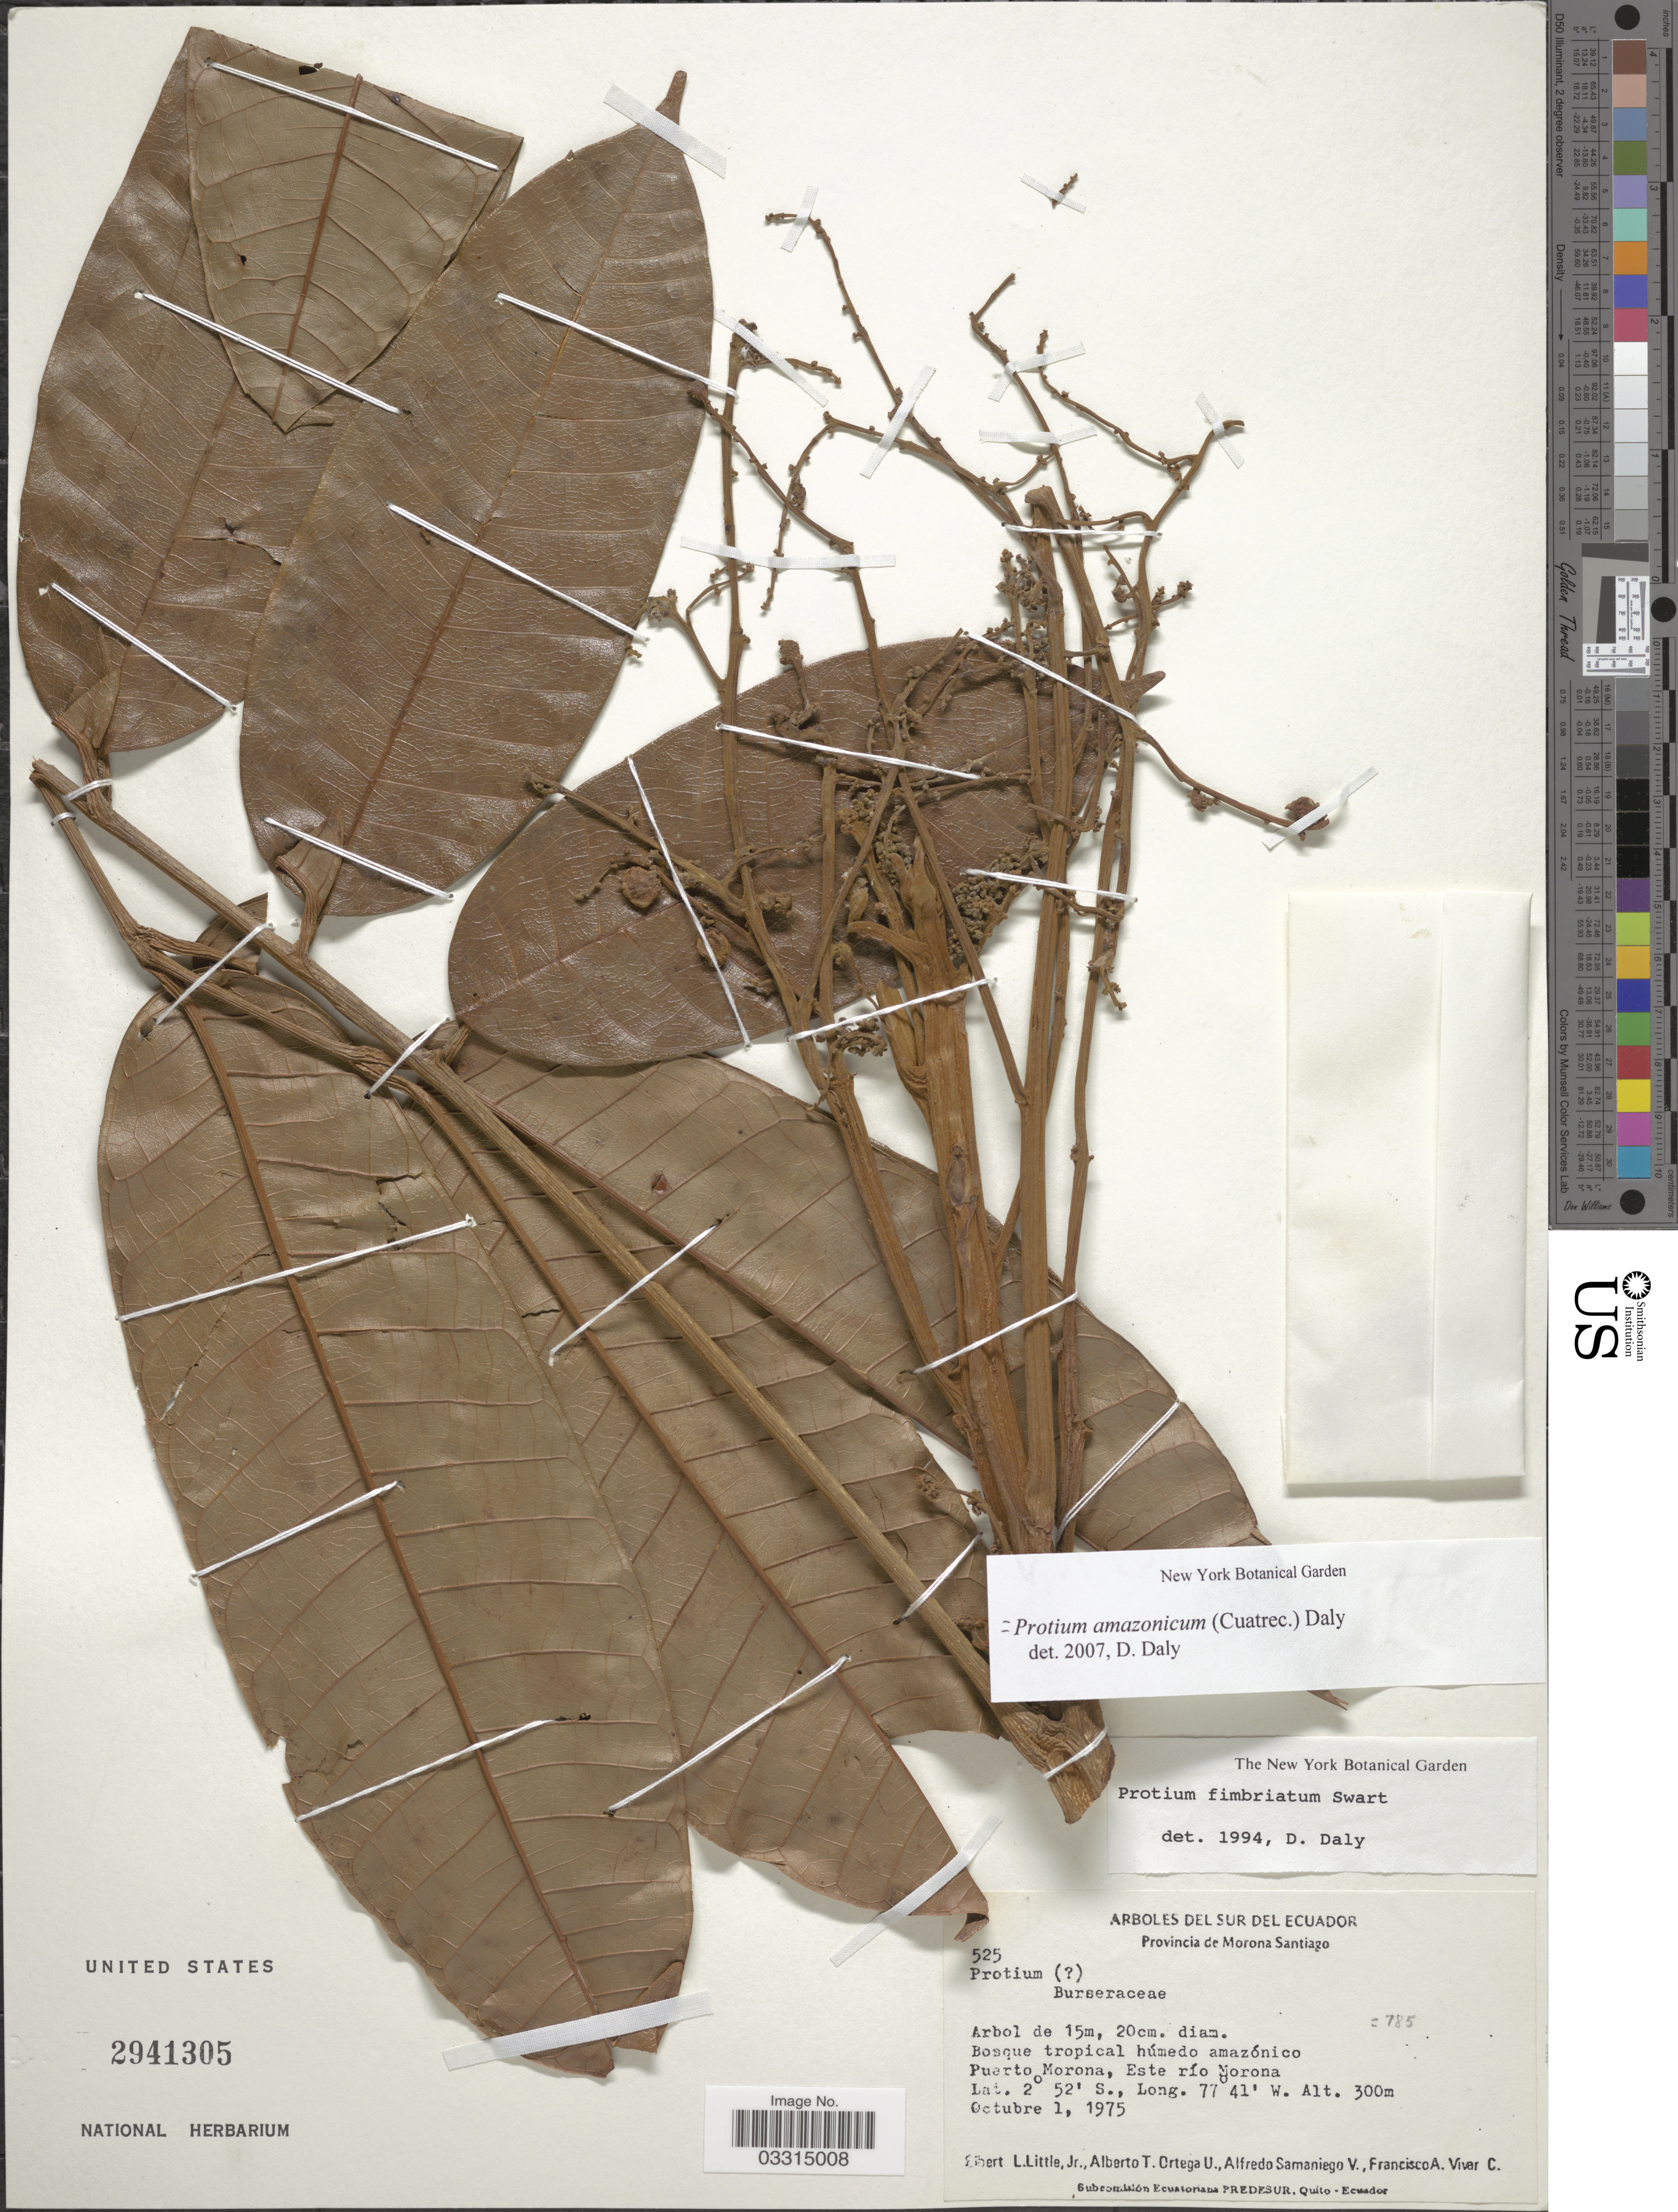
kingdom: Plantae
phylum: Tracheophyta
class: Magnoliopsida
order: Sapindales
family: Burseraceae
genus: Protium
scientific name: Protium amazonicum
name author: (Cuatrec.) Daly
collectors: E. L. Little, A. T. Ortega U., A. Samaniego V. & F. A. Vivar C.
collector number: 525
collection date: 1975-10-01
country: Ecuador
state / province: Morona-Santiago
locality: Sur del Ecuador. Puerto Morona, Este río Morona.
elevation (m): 300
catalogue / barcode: US 2941305